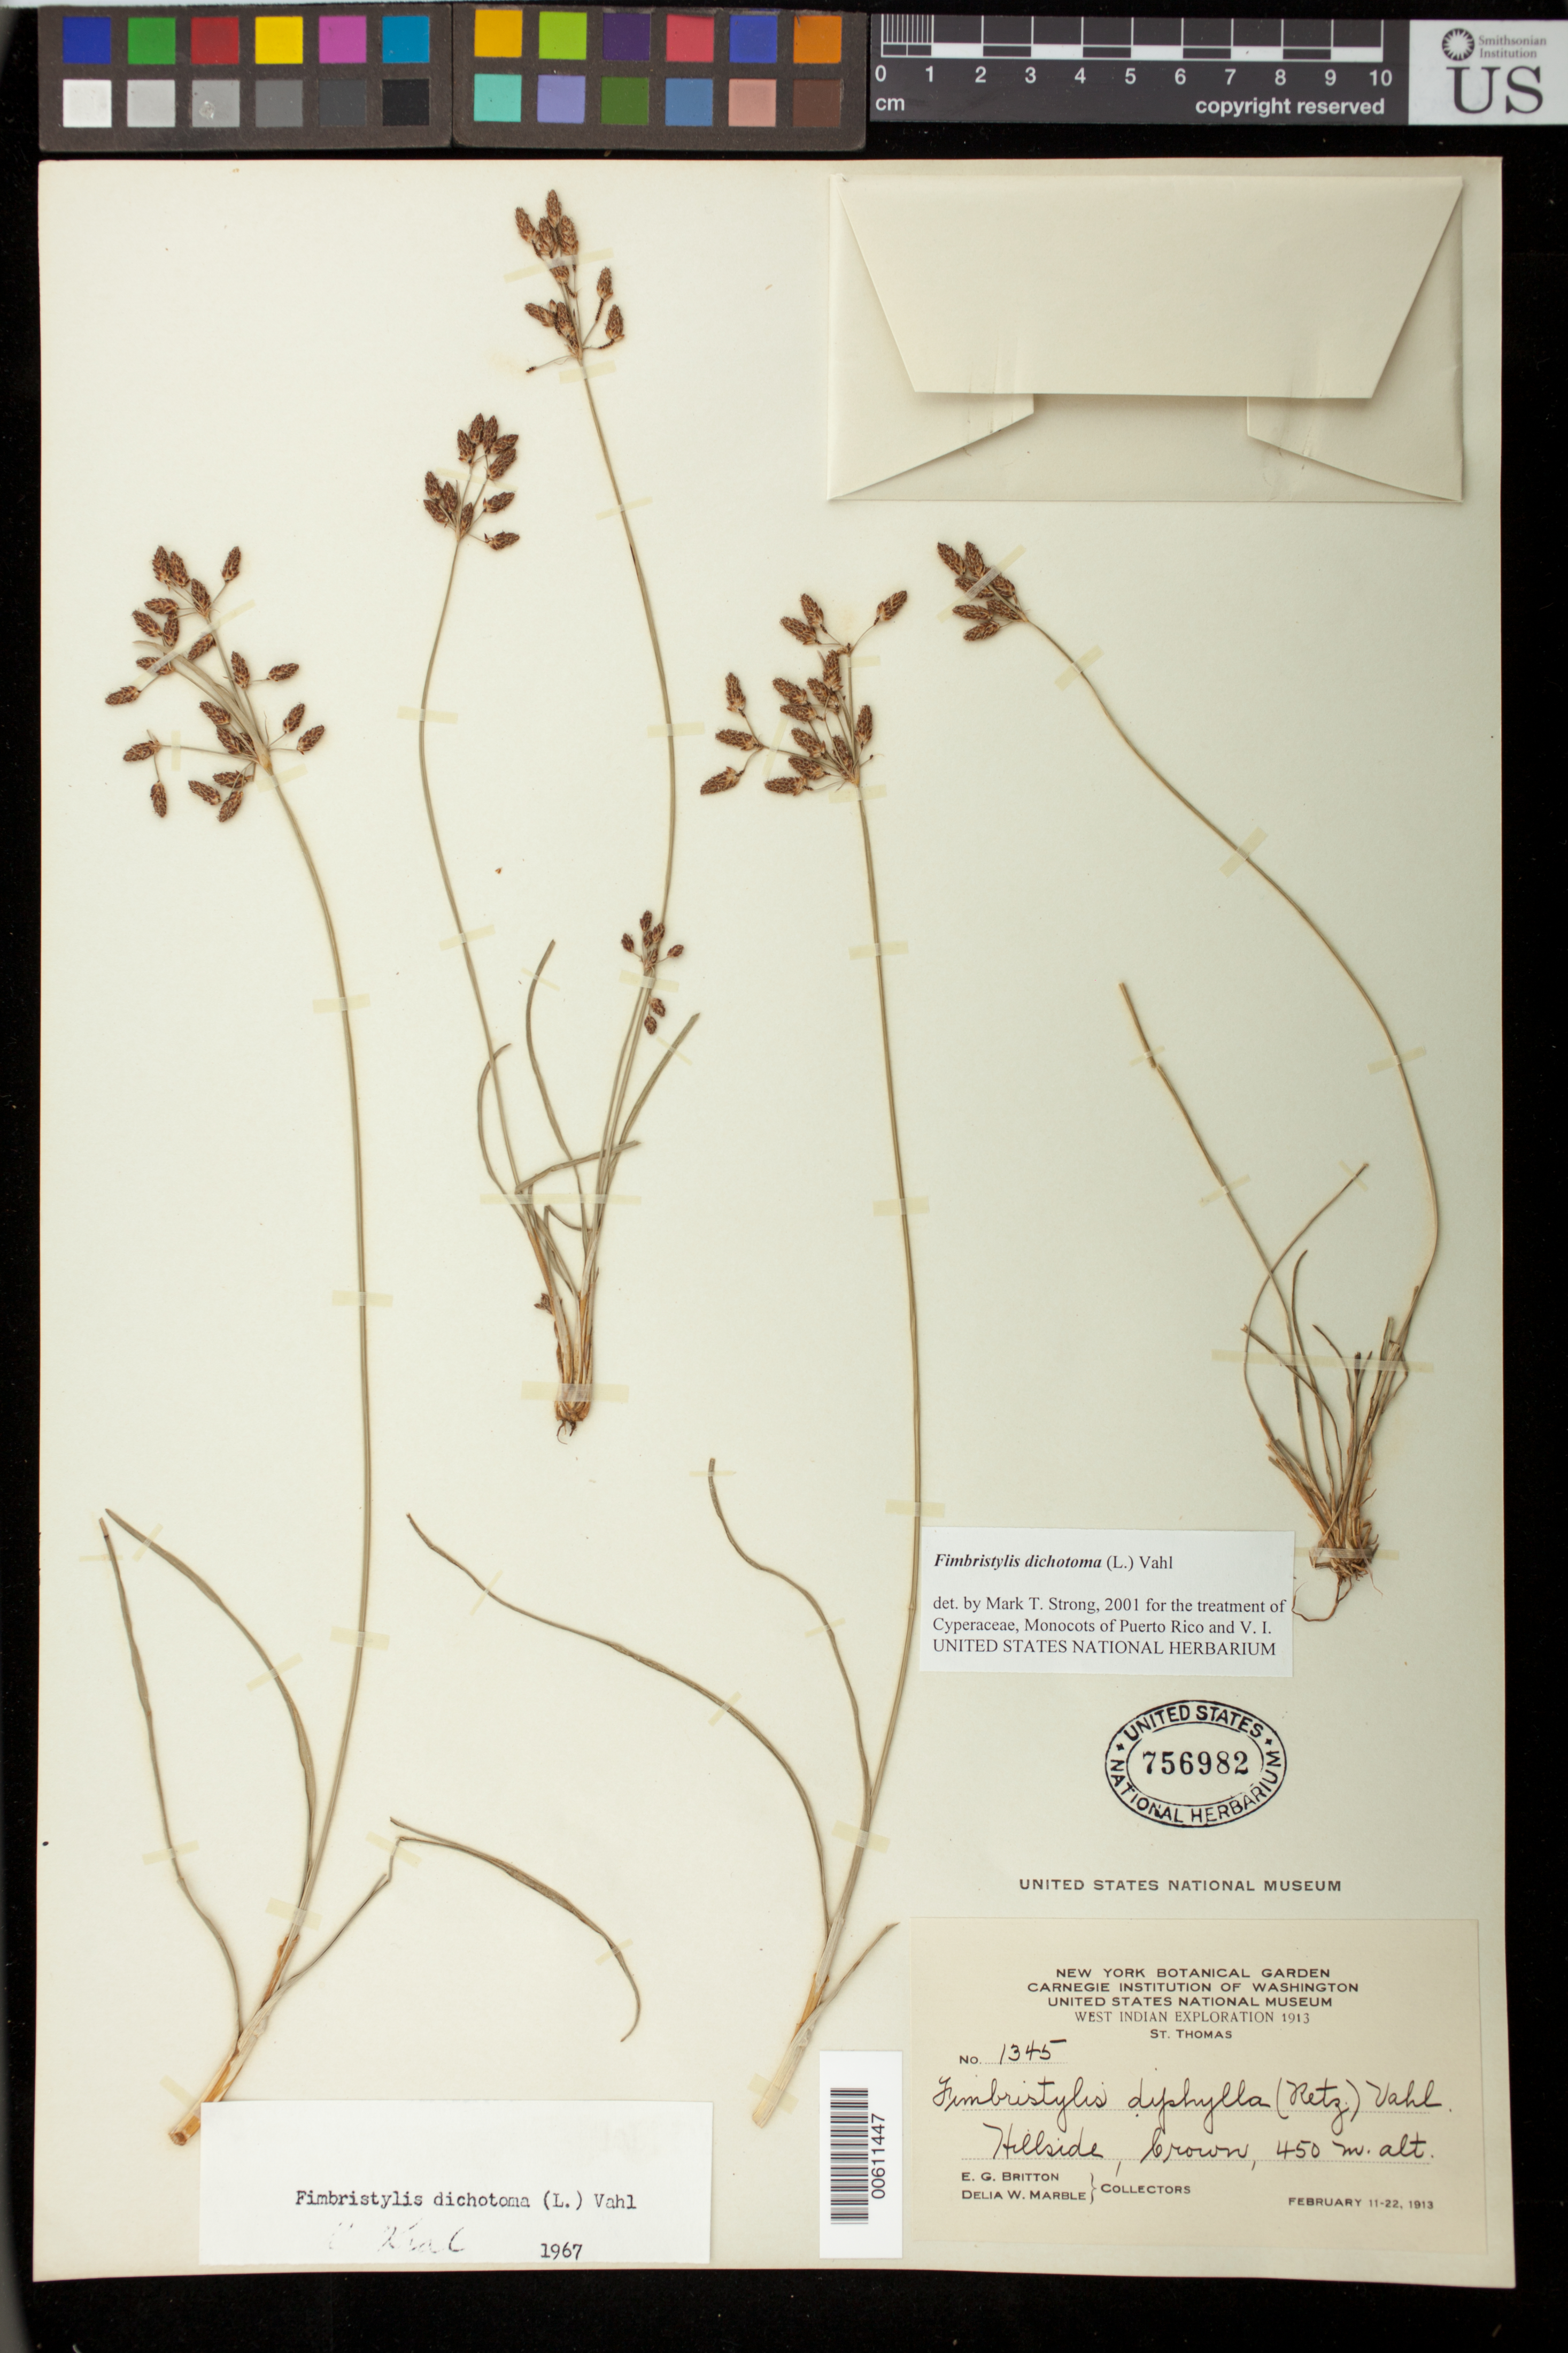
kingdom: Plantae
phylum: Tracheophyta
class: Liliopsida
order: Poales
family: Cyperaceae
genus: Fimbristylis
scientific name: Fimbristylis dichotoma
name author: (L.) Vahl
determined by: Strong, M. T., (US), Smithsonian Institution - National Museum of Natural History (UNITED STATES)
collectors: N. Britton & D. W. Marble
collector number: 1345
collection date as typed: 11 Feb 1913 to 22 Feb 1913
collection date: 1913-02-11/1913-02-22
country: U.S. Virgin Islands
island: St. Thomas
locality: St. Thomas: Crown.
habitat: Hillside.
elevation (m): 450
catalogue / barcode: US 756982